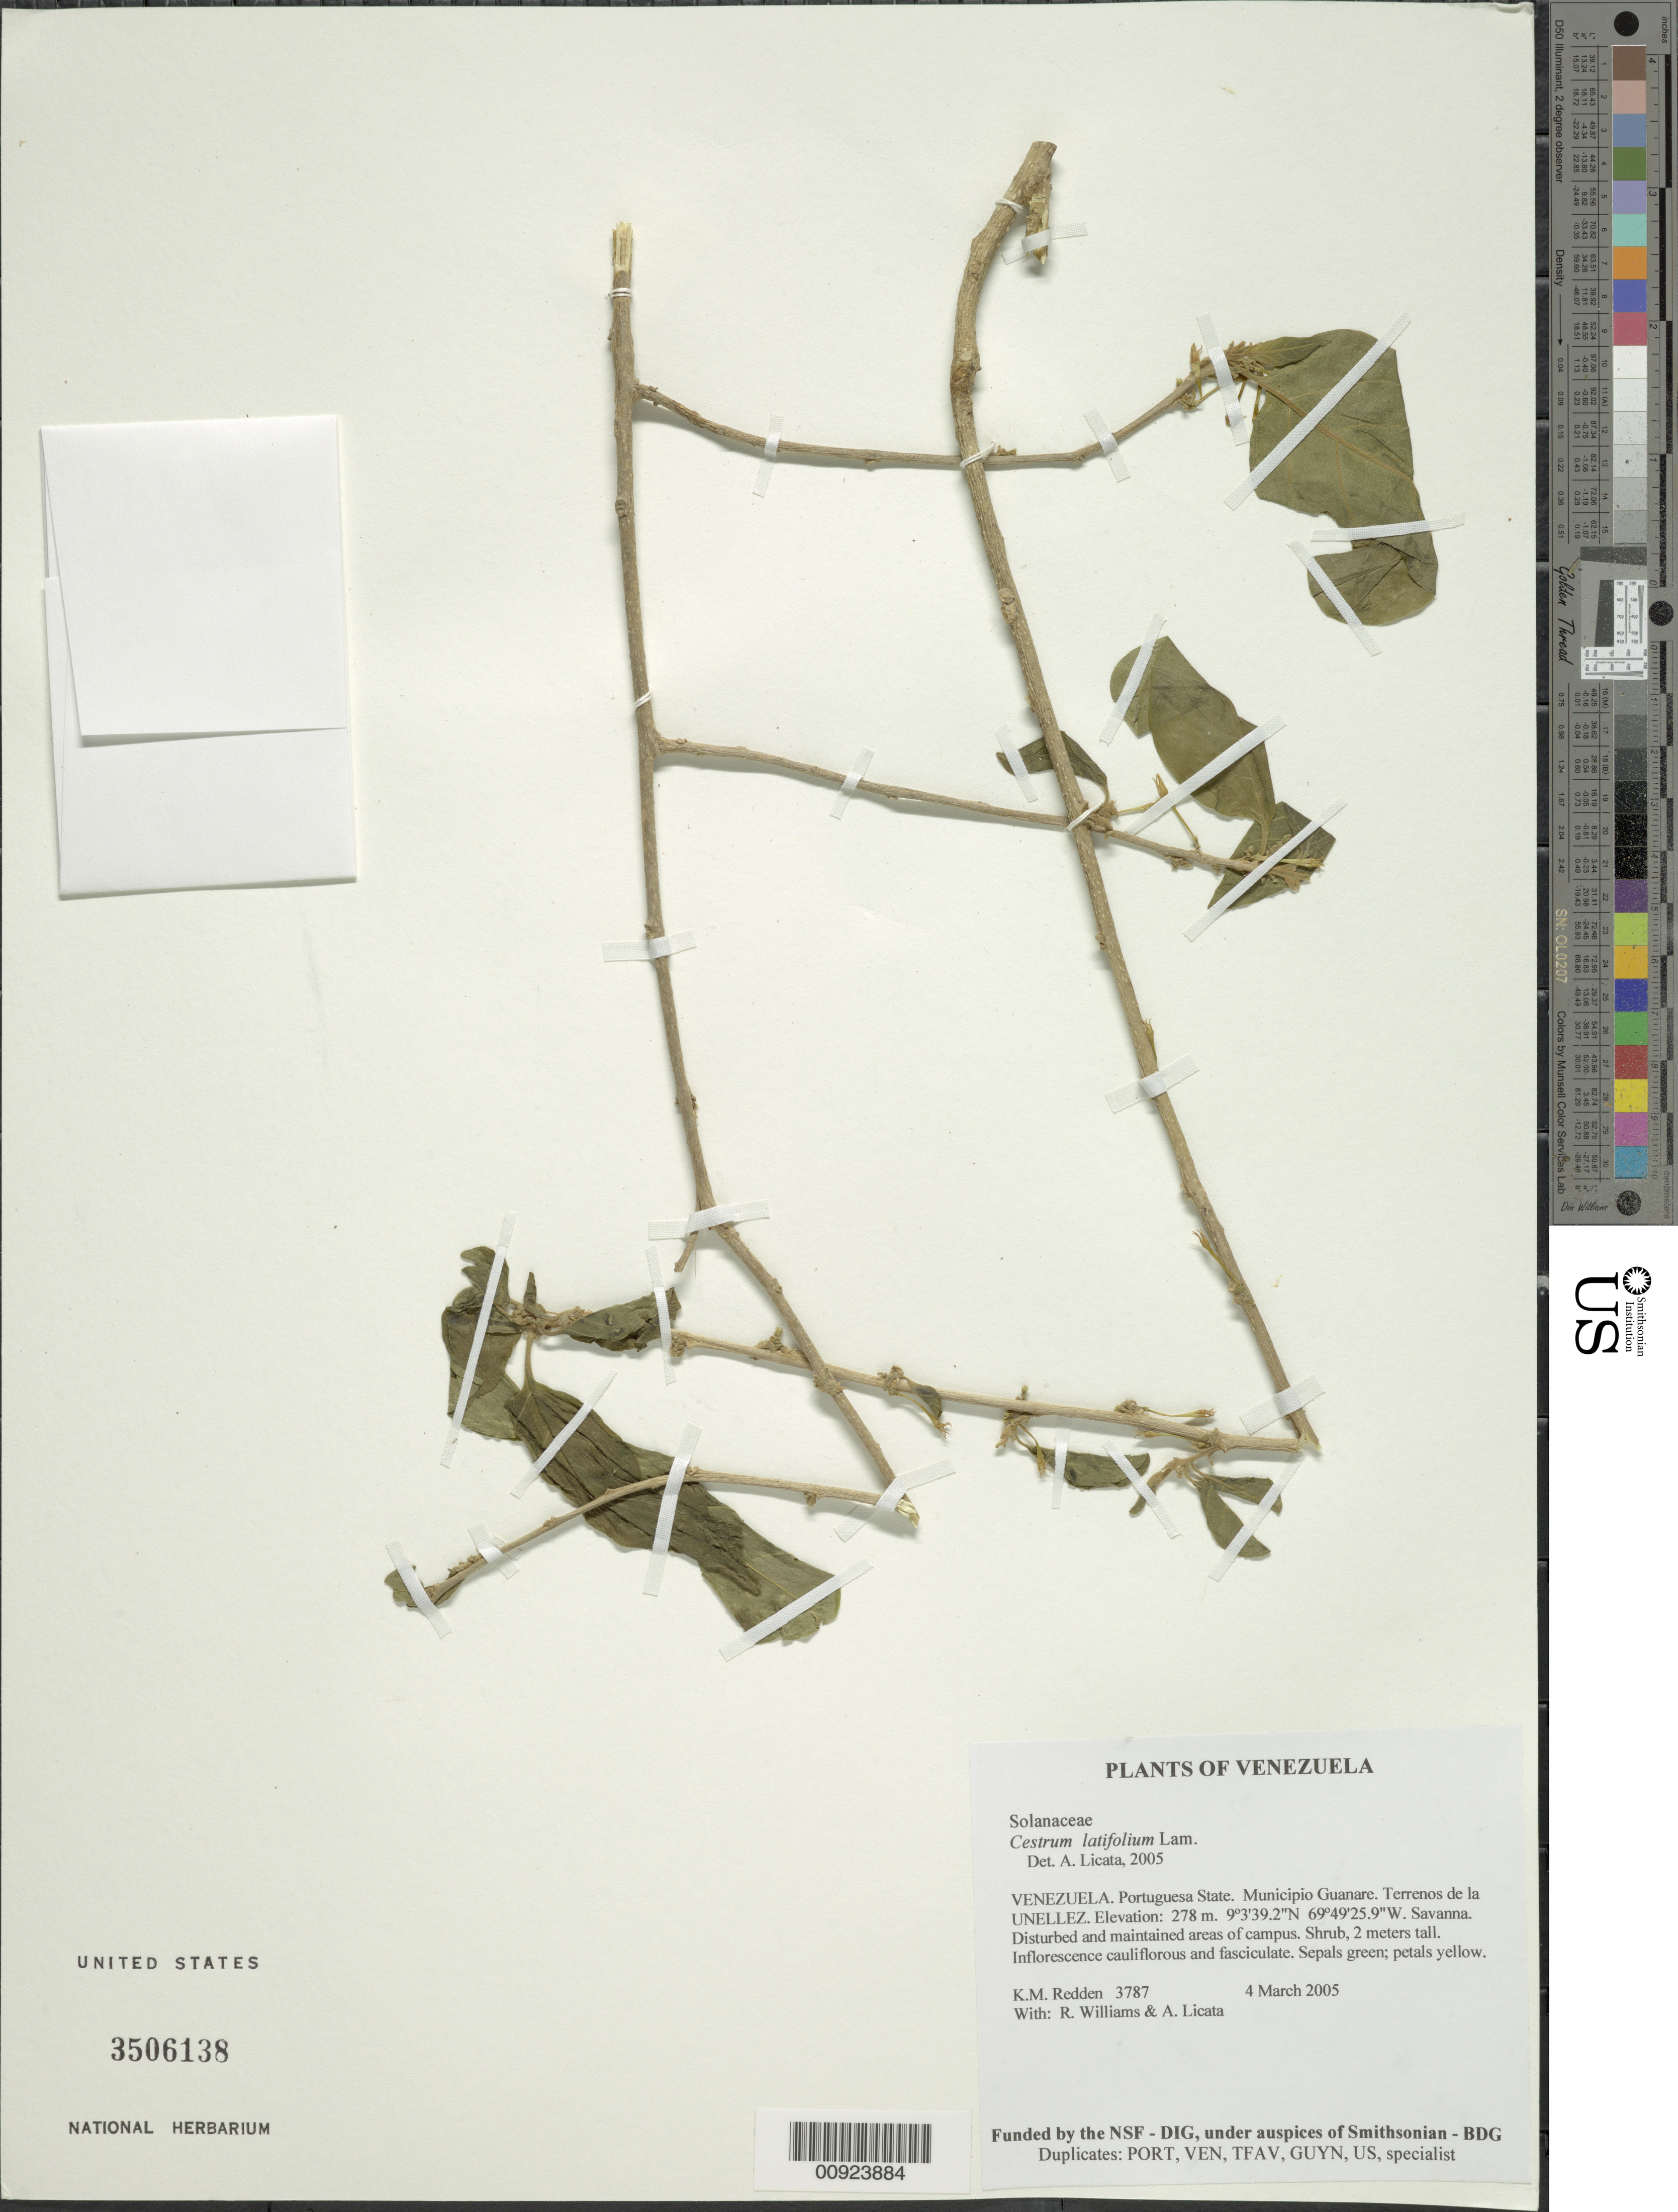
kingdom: Plantae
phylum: Tracheophyta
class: Magnoliopsida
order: Solanales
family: Solanaceae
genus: Cestrum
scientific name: Cestrum latifolium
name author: Lam.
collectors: K. M. Redden, R. Williams & A. Licata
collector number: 3787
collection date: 2005-03-04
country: Venezuela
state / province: Portuguesa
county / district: Guanare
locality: Terrenos de la UNELLEZ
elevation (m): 278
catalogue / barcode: US 3506138